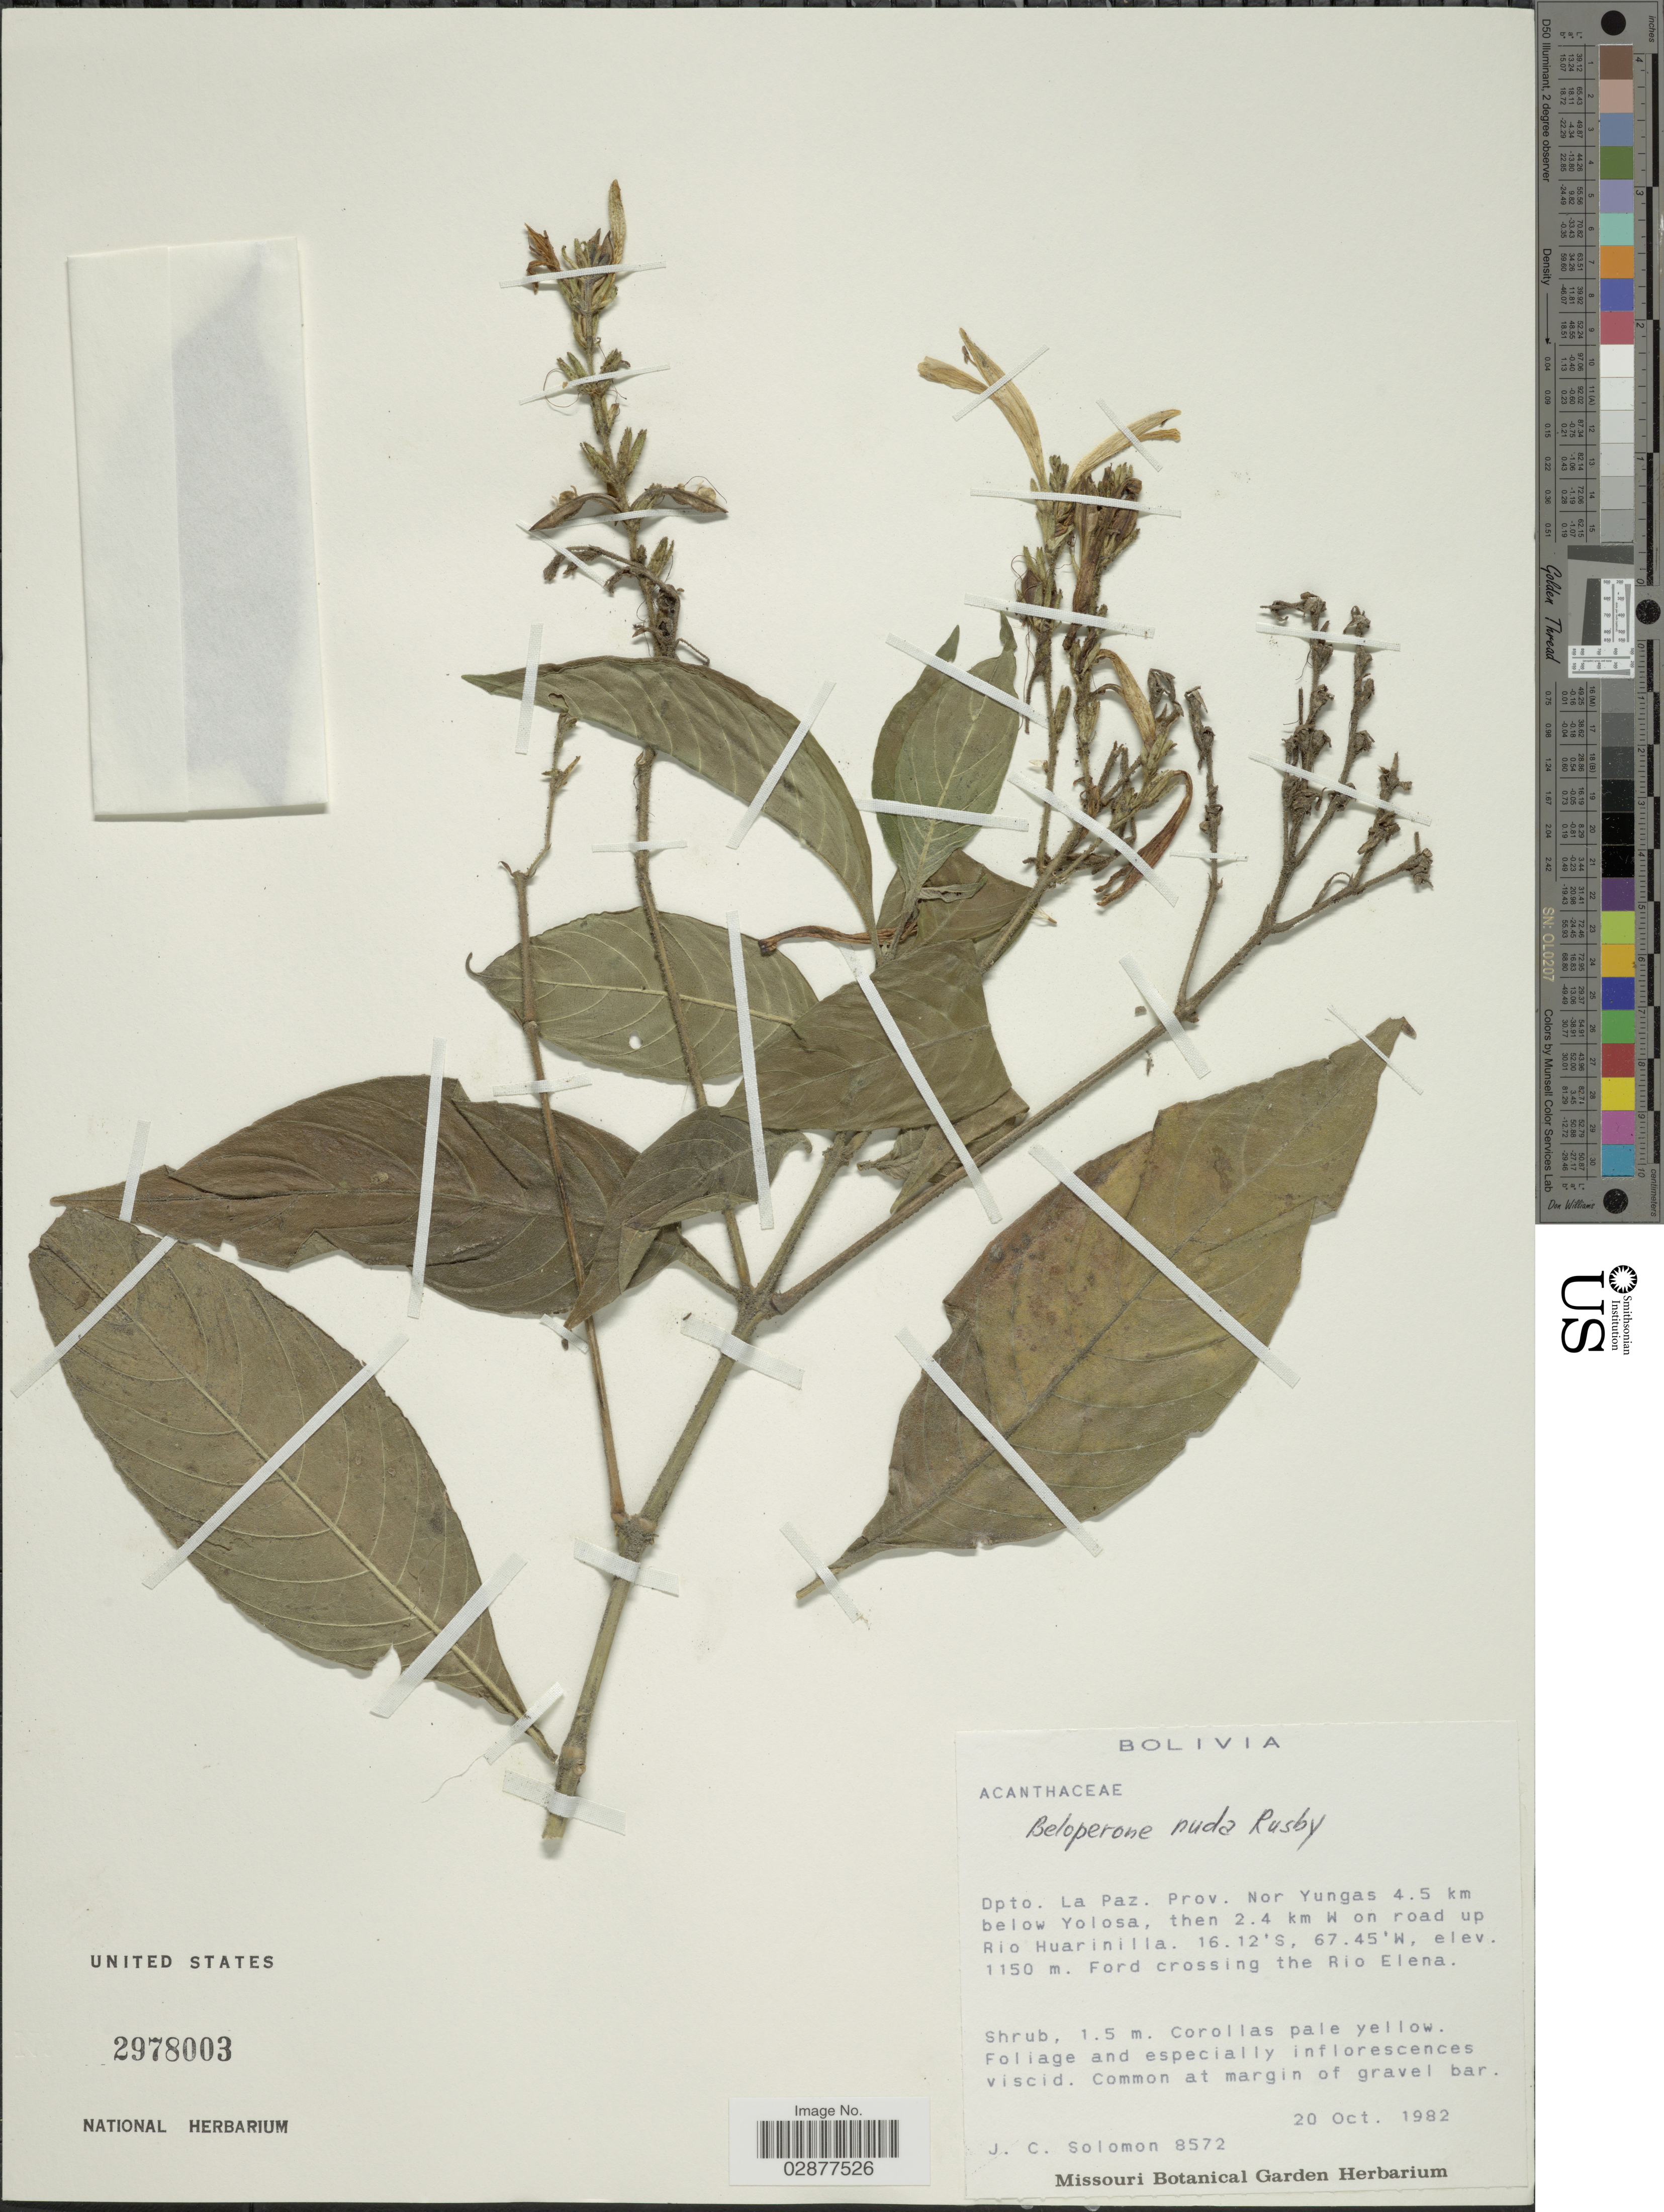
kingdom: Plantae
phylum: Tracheophyta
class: Magnoliopsida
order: Lamiales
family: Acanthaceae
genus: Justicia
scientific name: Justicia boliviensis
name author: (Bremek.) V.A.W. Graham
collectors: J. C. Solomon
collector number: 8572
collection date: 1982-10-20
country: Bolivia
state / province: La Paz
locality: Dpto. La Paz. Prov. Nor Yungas 4.5 km below Yolosa, then 2.4 km W on road up Rio Huarinilla. Ford crossing the Rio Elena.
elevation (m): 1150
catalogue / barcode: US 2978003